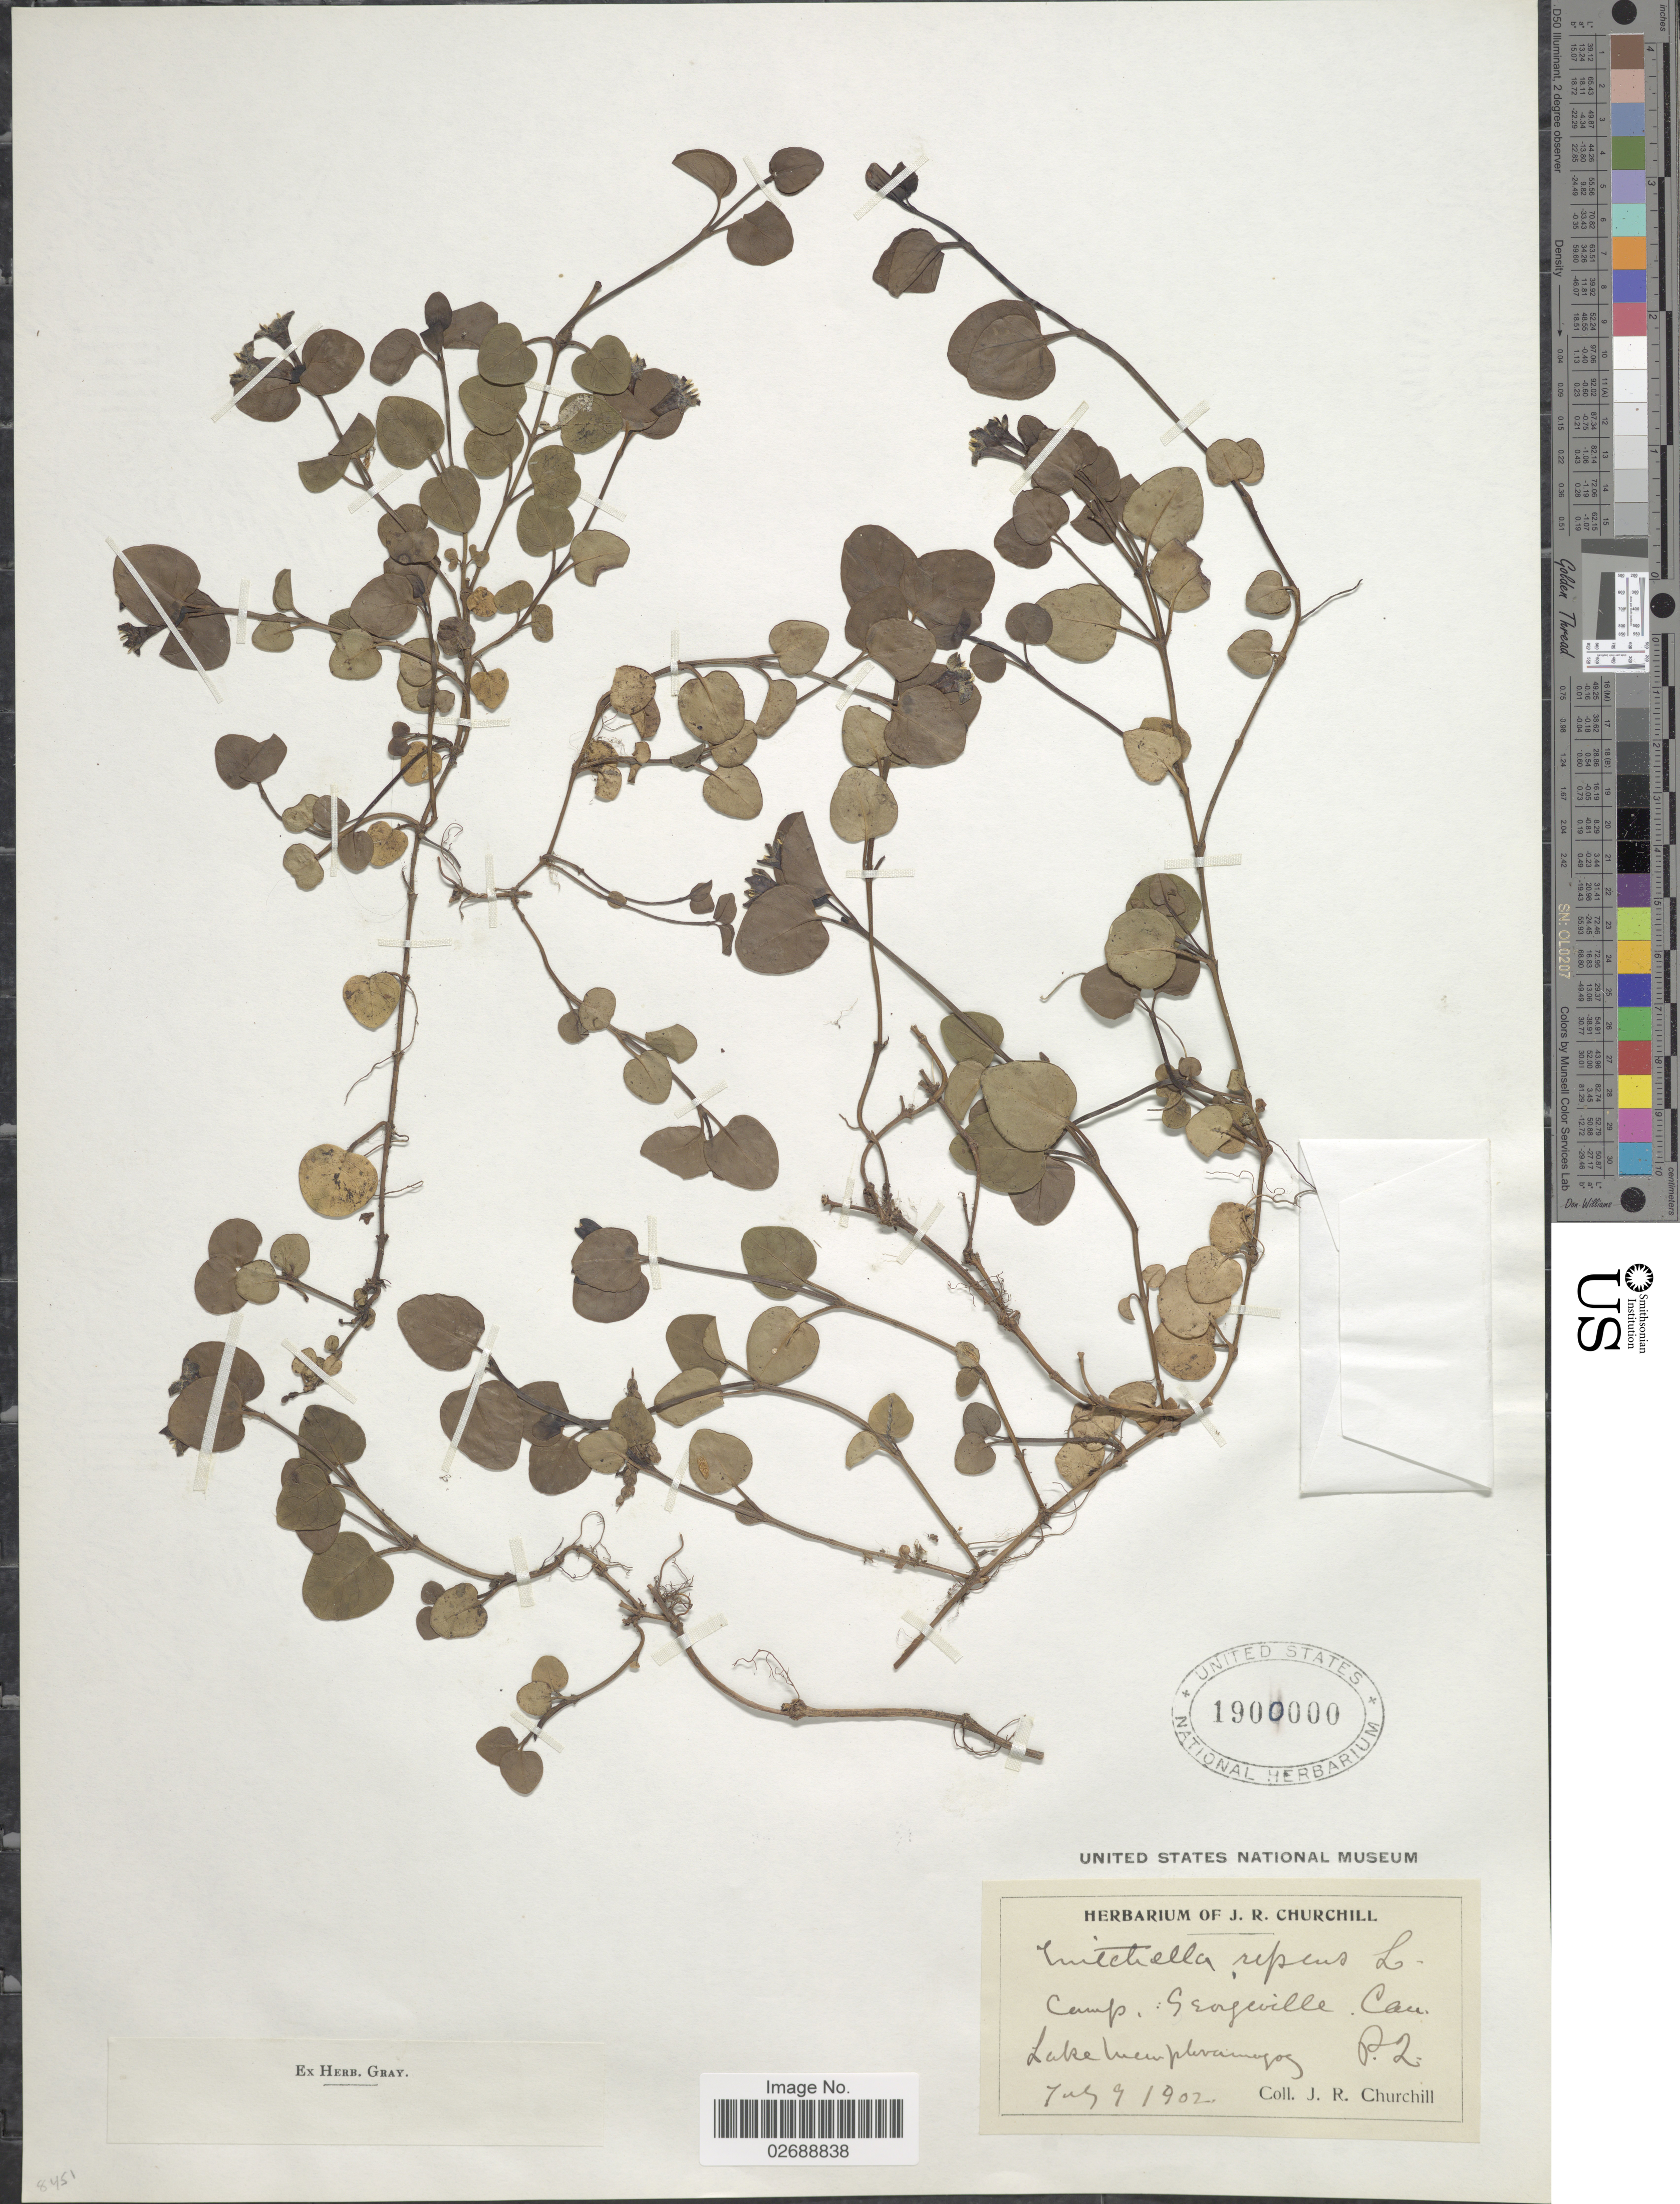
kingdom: Plantae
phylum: Tracheophyta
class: Magnoliopsida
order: Gentianales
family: Rubiaceae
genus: Mitchella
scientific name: Mitchella repens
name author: L.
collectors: J. Churchill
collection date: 1902-07-09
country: Canada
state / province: Prince Edward Island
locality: Camp: Georgeville. Can. Lake Memphremagog P.Q.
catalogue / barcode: US 1900000